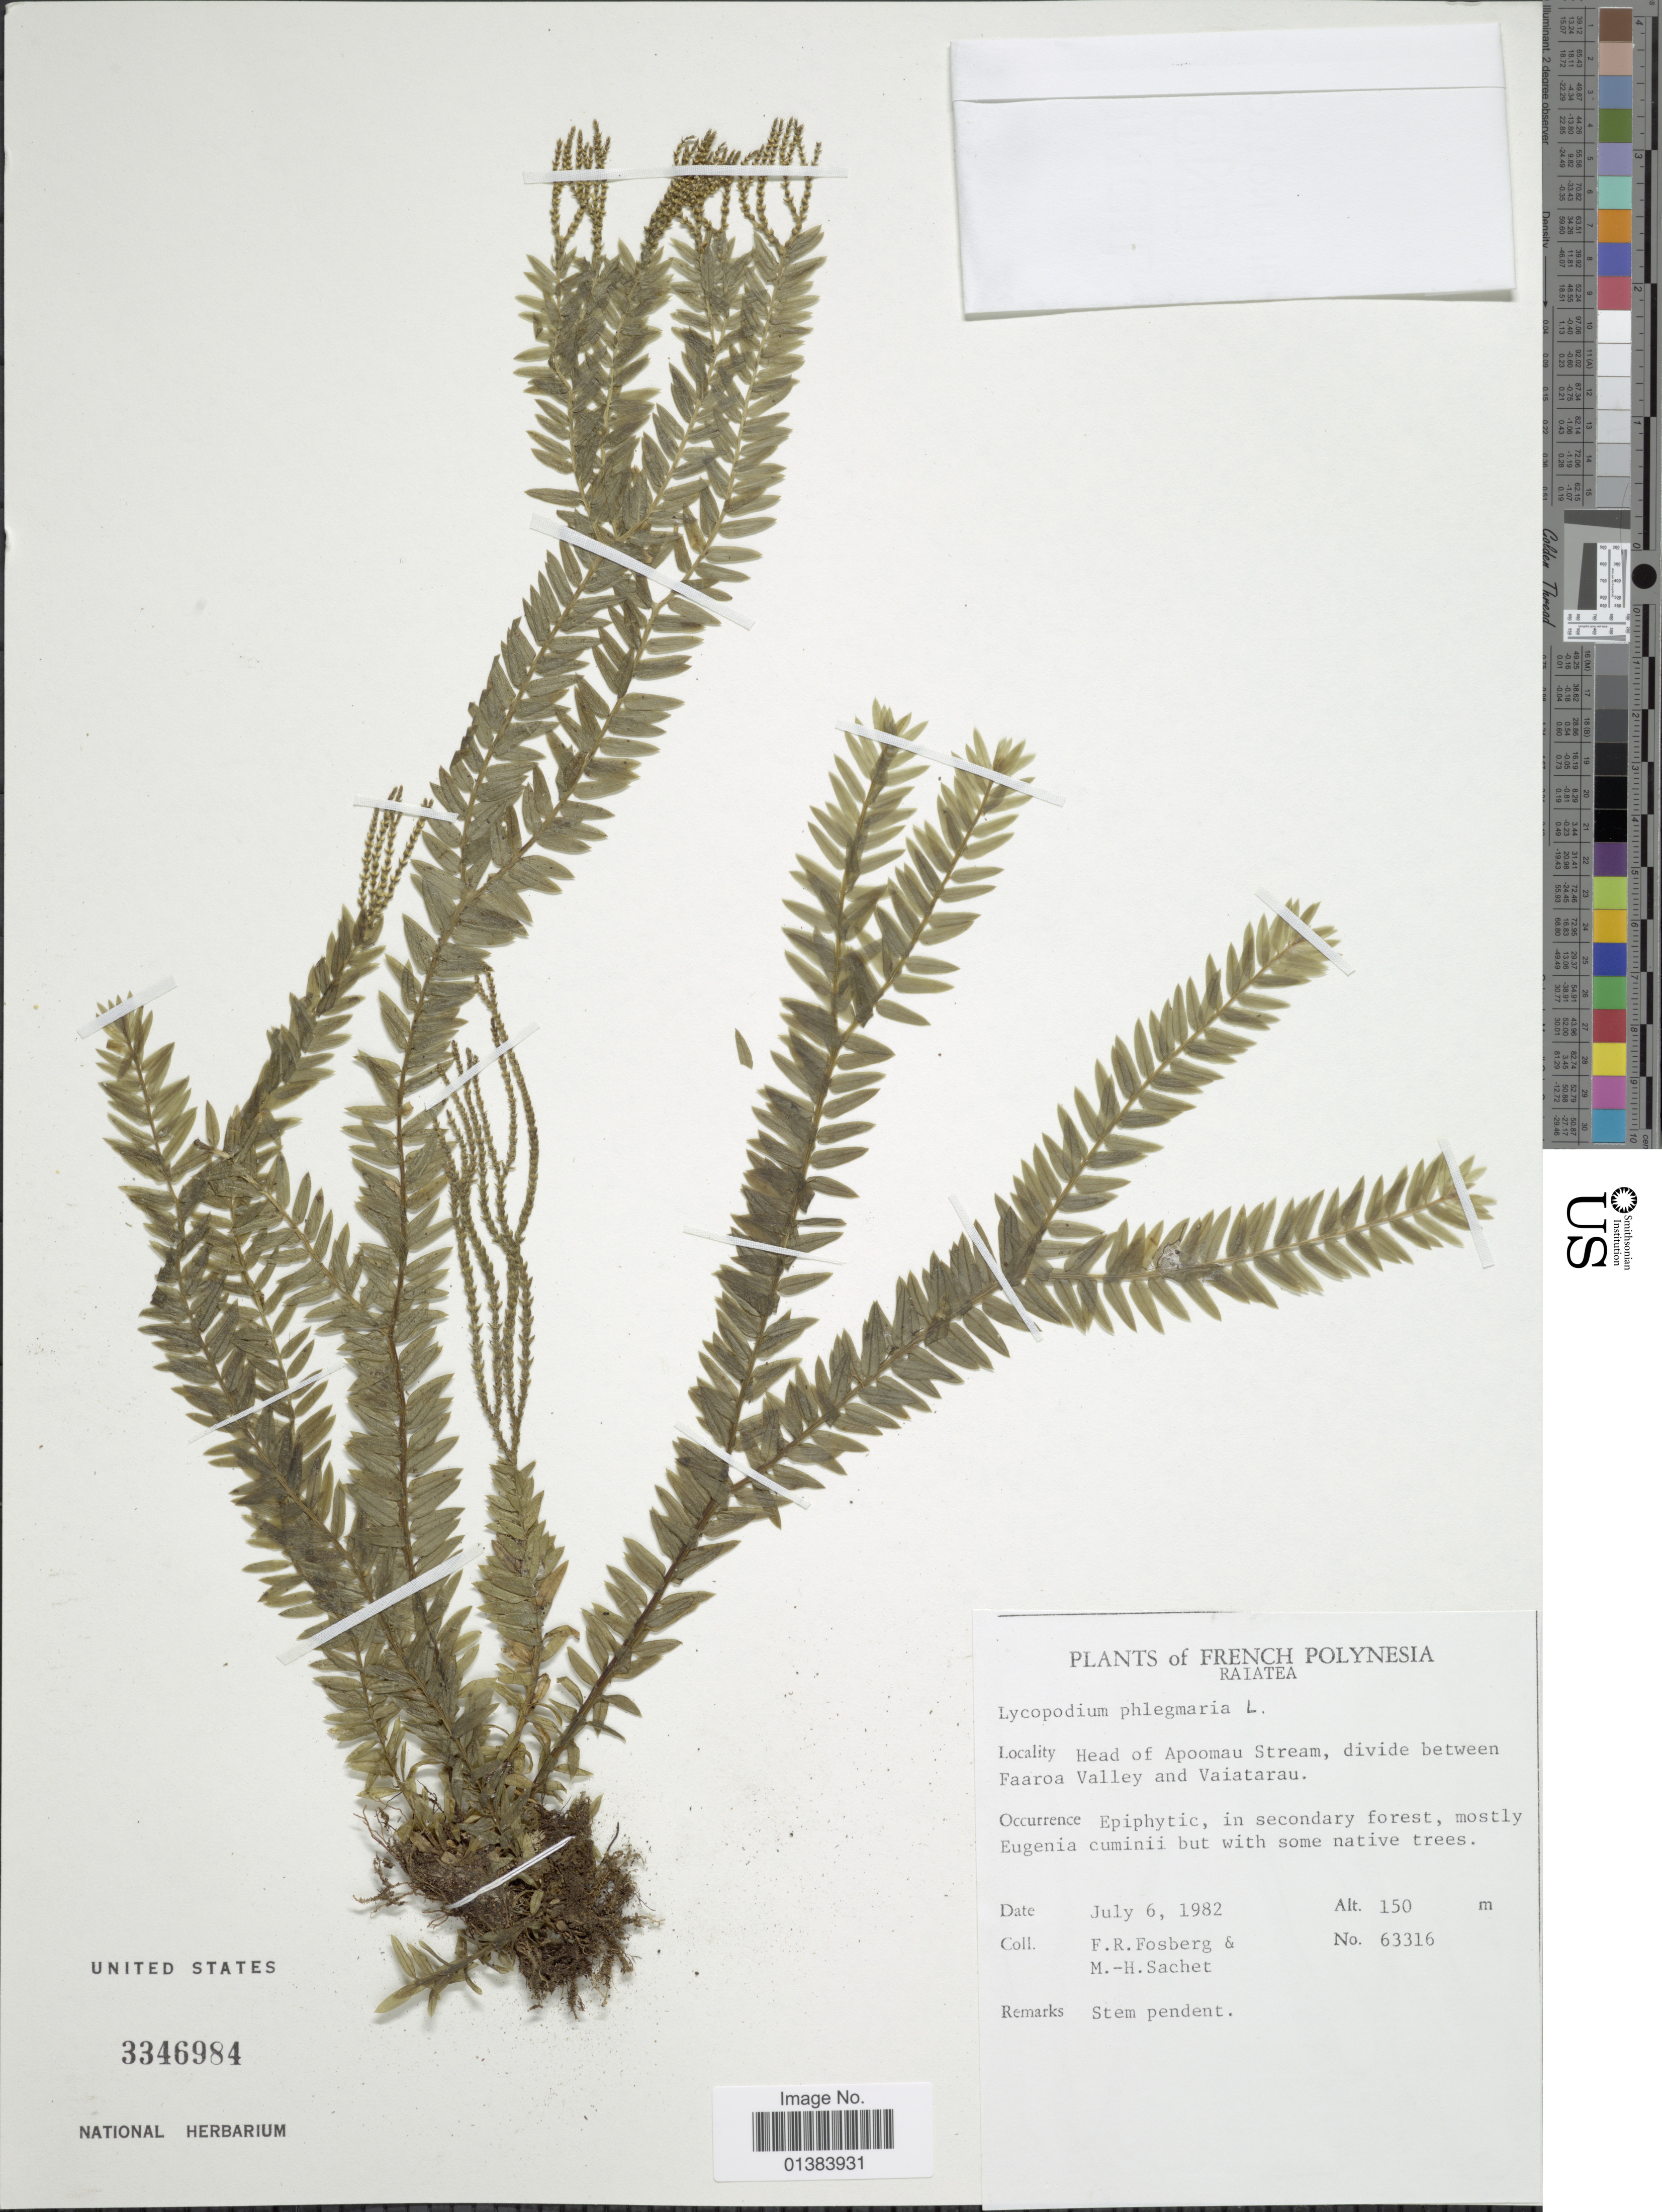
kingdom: Plantae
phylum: Tracheophyta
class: Lycopodiopsida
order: Lycopodiales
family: Lycopodiaceae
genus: Phlegmariurus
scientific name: Phlegmariurus australis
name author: (Willd.) A. R. Field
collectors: F. R. Fosberg & M.-H. Sachet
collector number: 63316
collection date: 1982-07-06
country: French Polynesia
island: Raiatea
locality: Raiatea. Head of Apoomau Stream, divide between Faaroa Valley and Vaiatarau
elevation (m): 150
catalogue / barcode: US 3346984